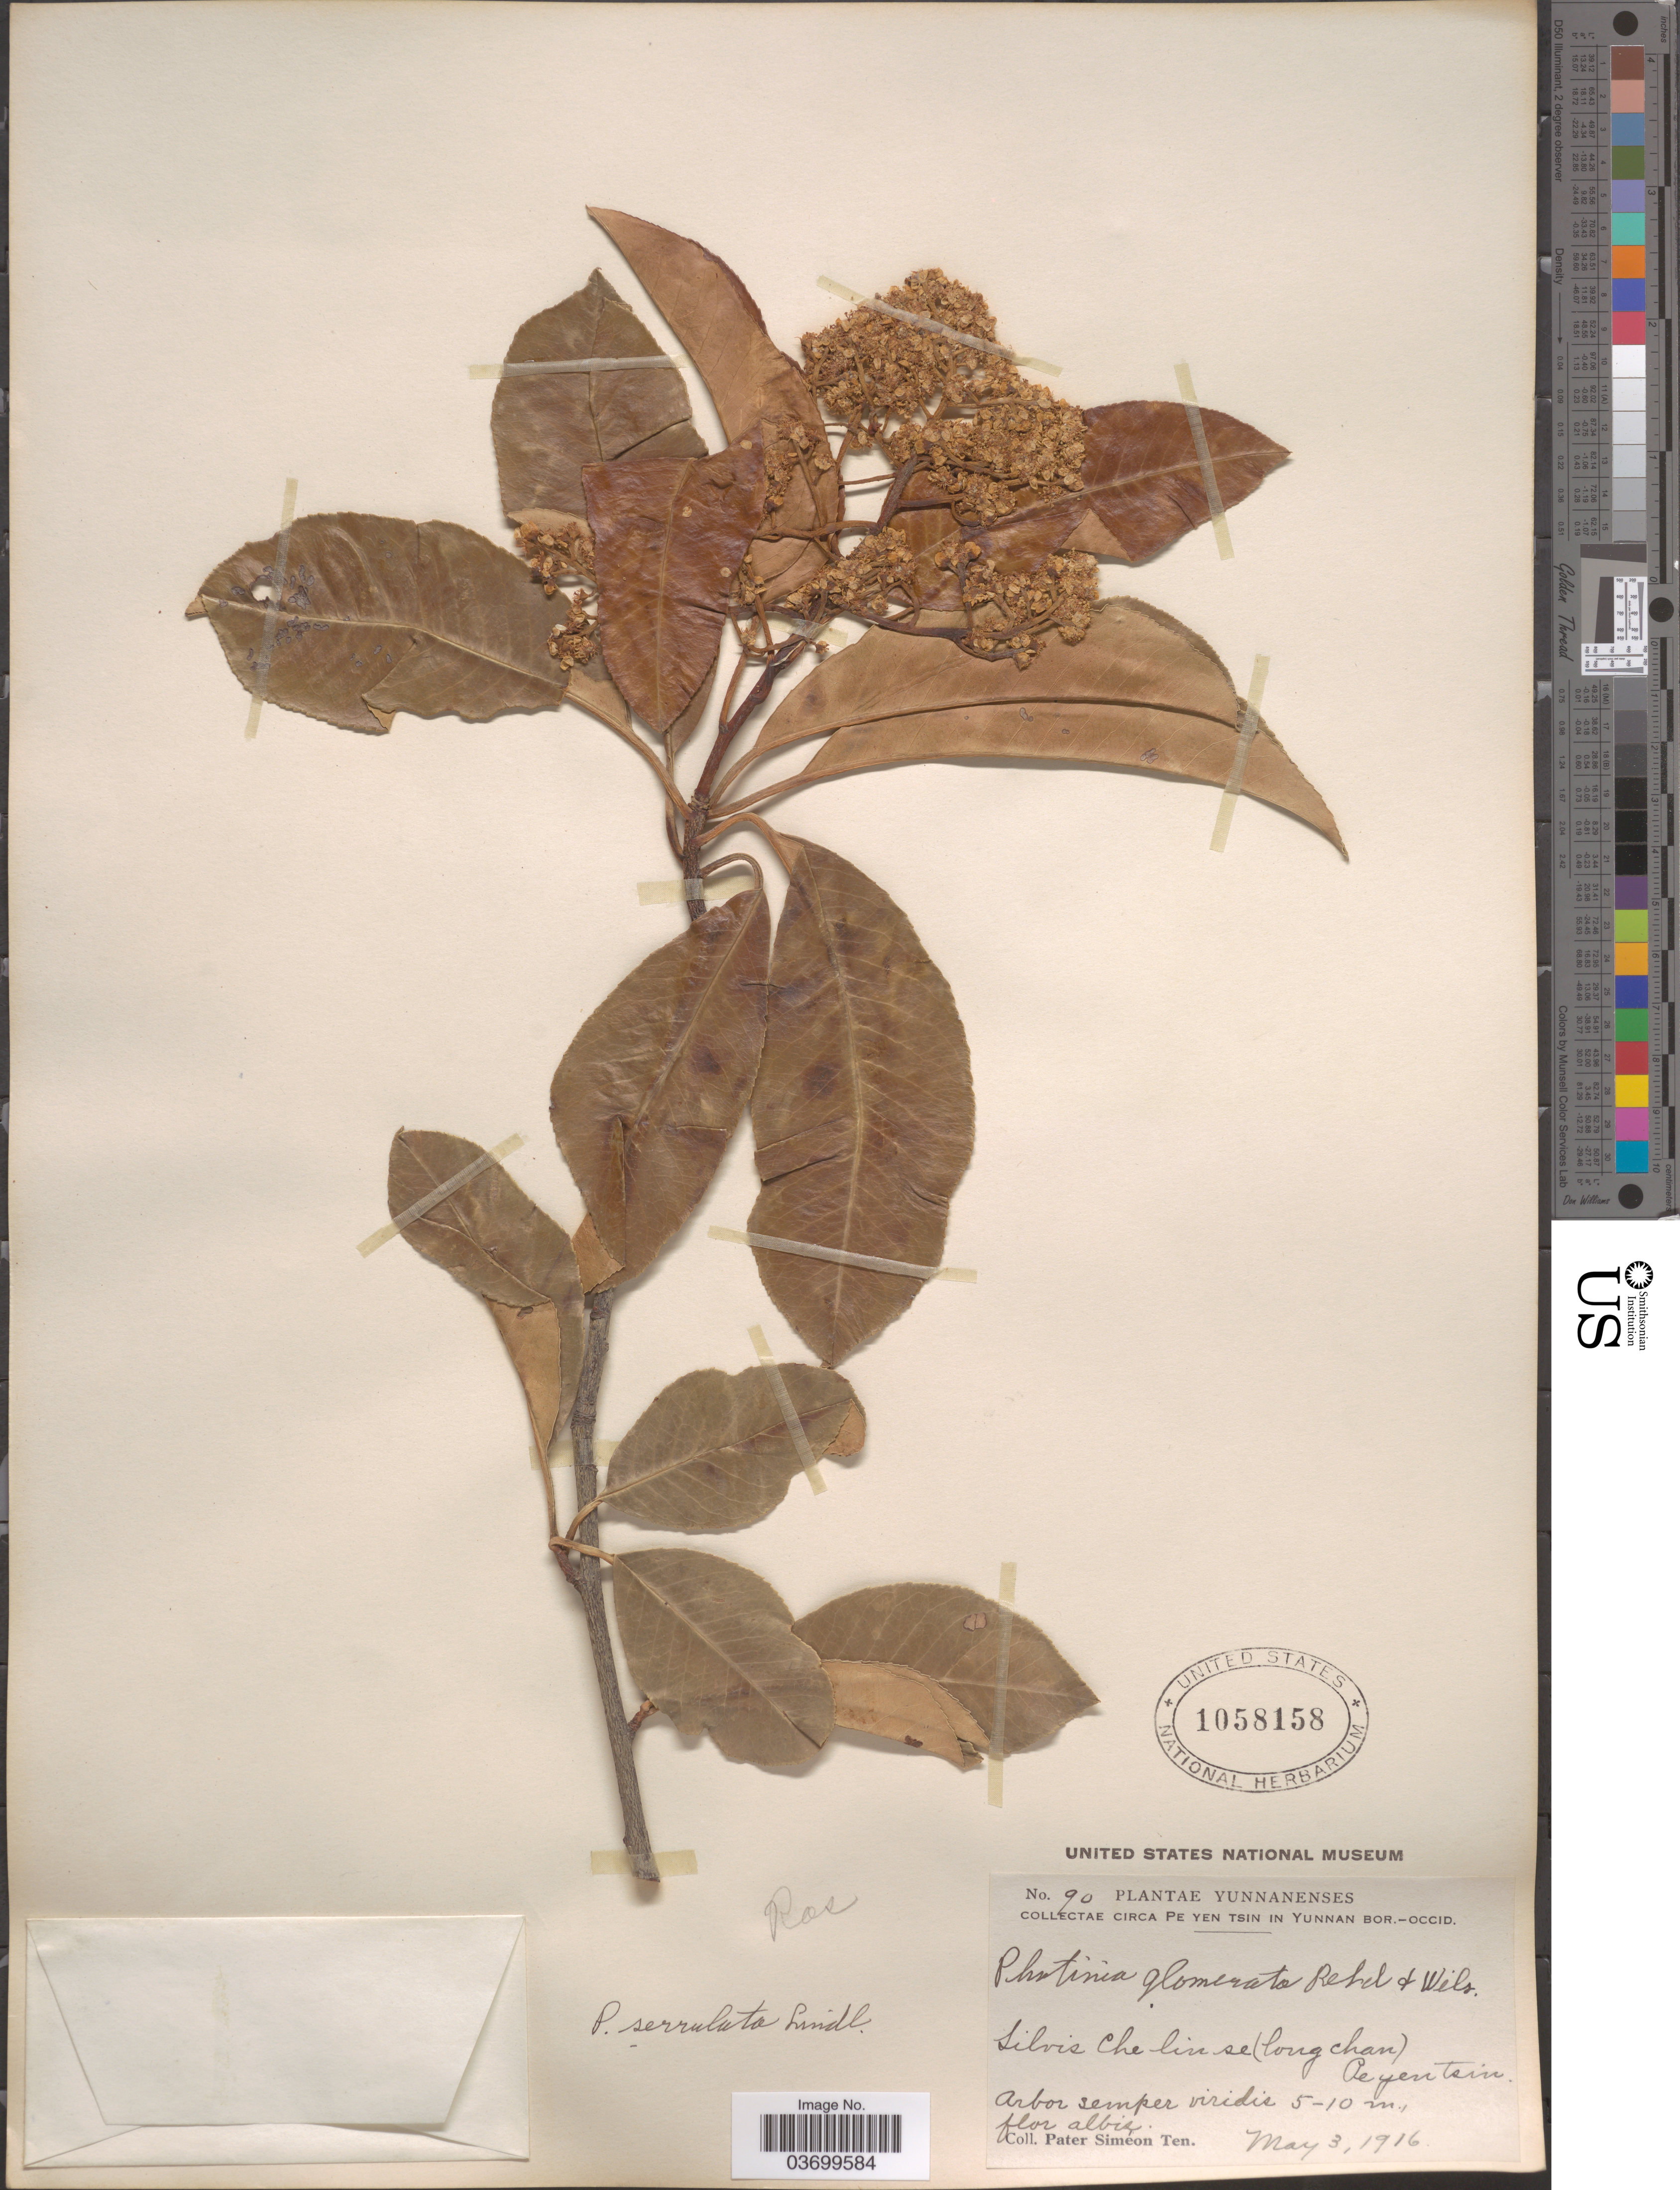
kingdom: Plantae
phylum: Tracheophyta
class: Magnoliopsida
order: Rosales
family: Rosaceae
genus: Photinia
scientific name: Photinia serrulata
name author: Franch. & Sav.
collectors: P. S. Ten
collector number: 90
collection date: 1916-05-03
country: China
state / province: Yunnan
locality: Circa Pe Yen Tsin in Yunnan Bor.-Occid. Silvis Che lin se (long chan) Pe yen tsin.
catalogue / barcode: US 1058158